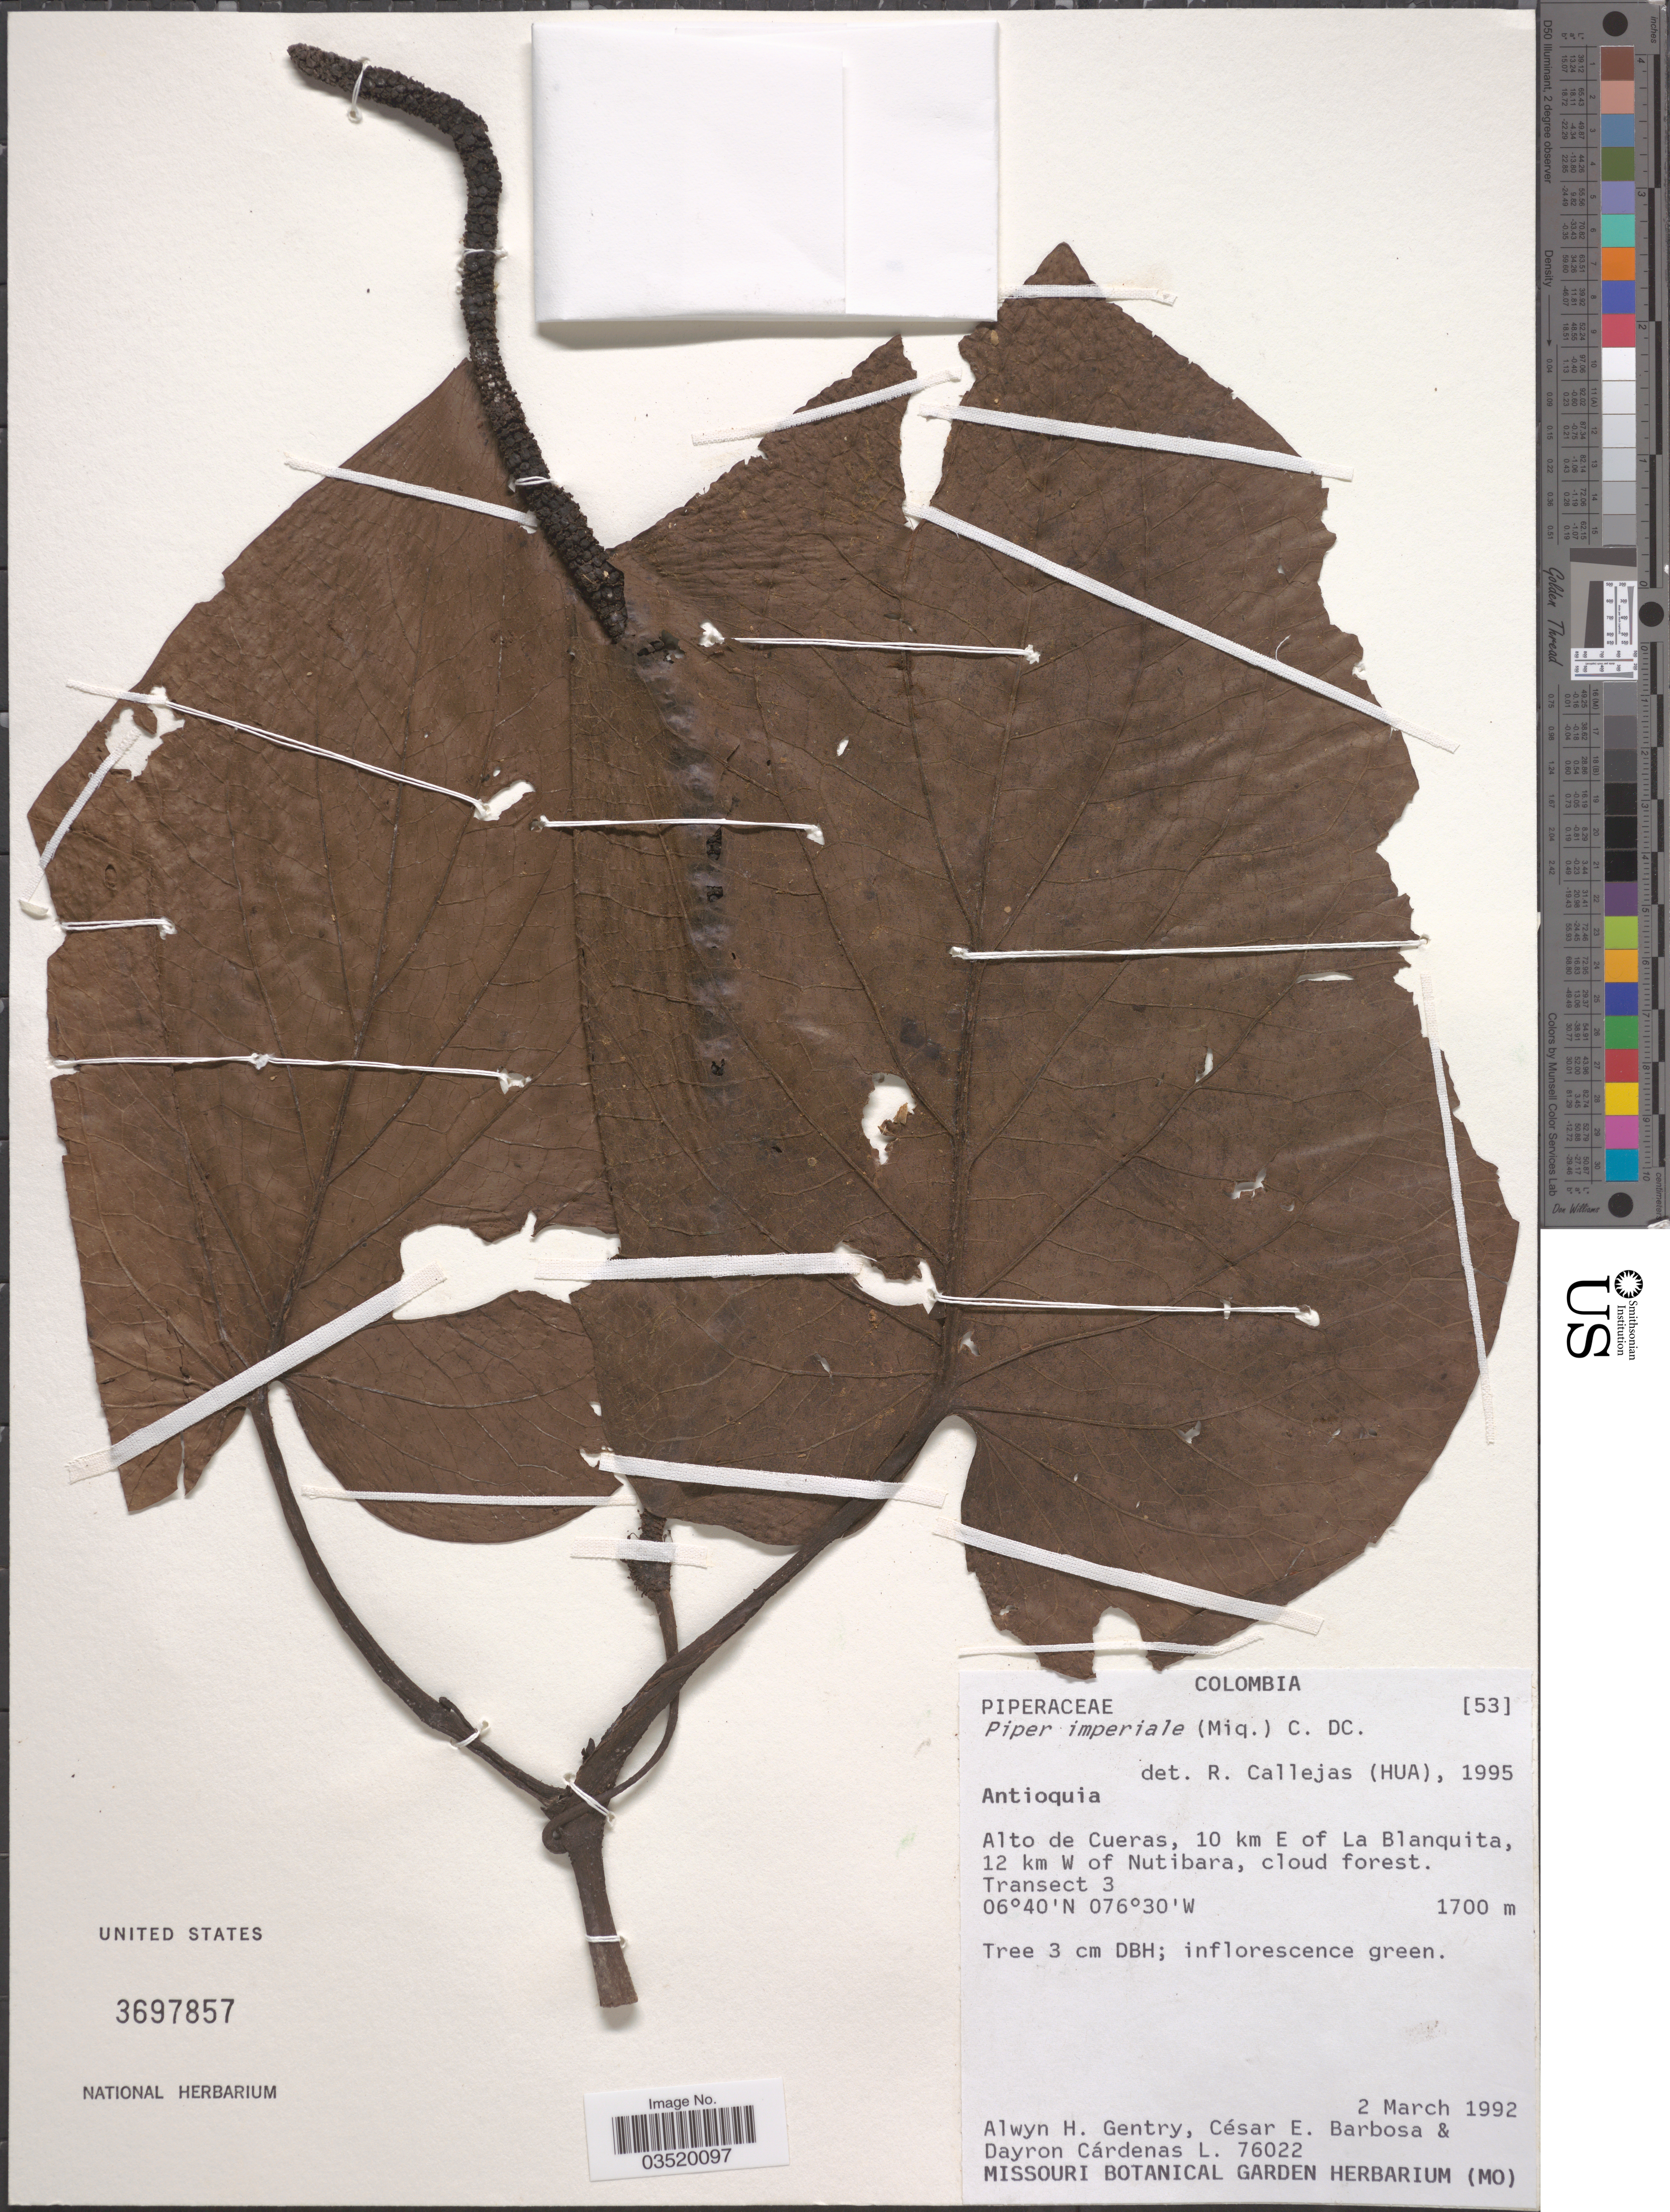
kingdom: Plantae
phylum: Tracheophyta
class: Magnoliopsida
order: Piperales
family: Piperaceae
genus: Piper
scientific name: Piper imperiale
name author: (Miq.) C. DC.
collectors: A. H. Gentry, C. E. Barbosa & D. Cardenas L.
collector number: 76022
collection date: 1992-03-02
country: Colombia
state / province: Antioquia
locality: Alto de Cueras, 10 km E of la Blanquita, 12 km W of Nutibara.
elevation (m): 1700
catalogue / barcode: US 3697857